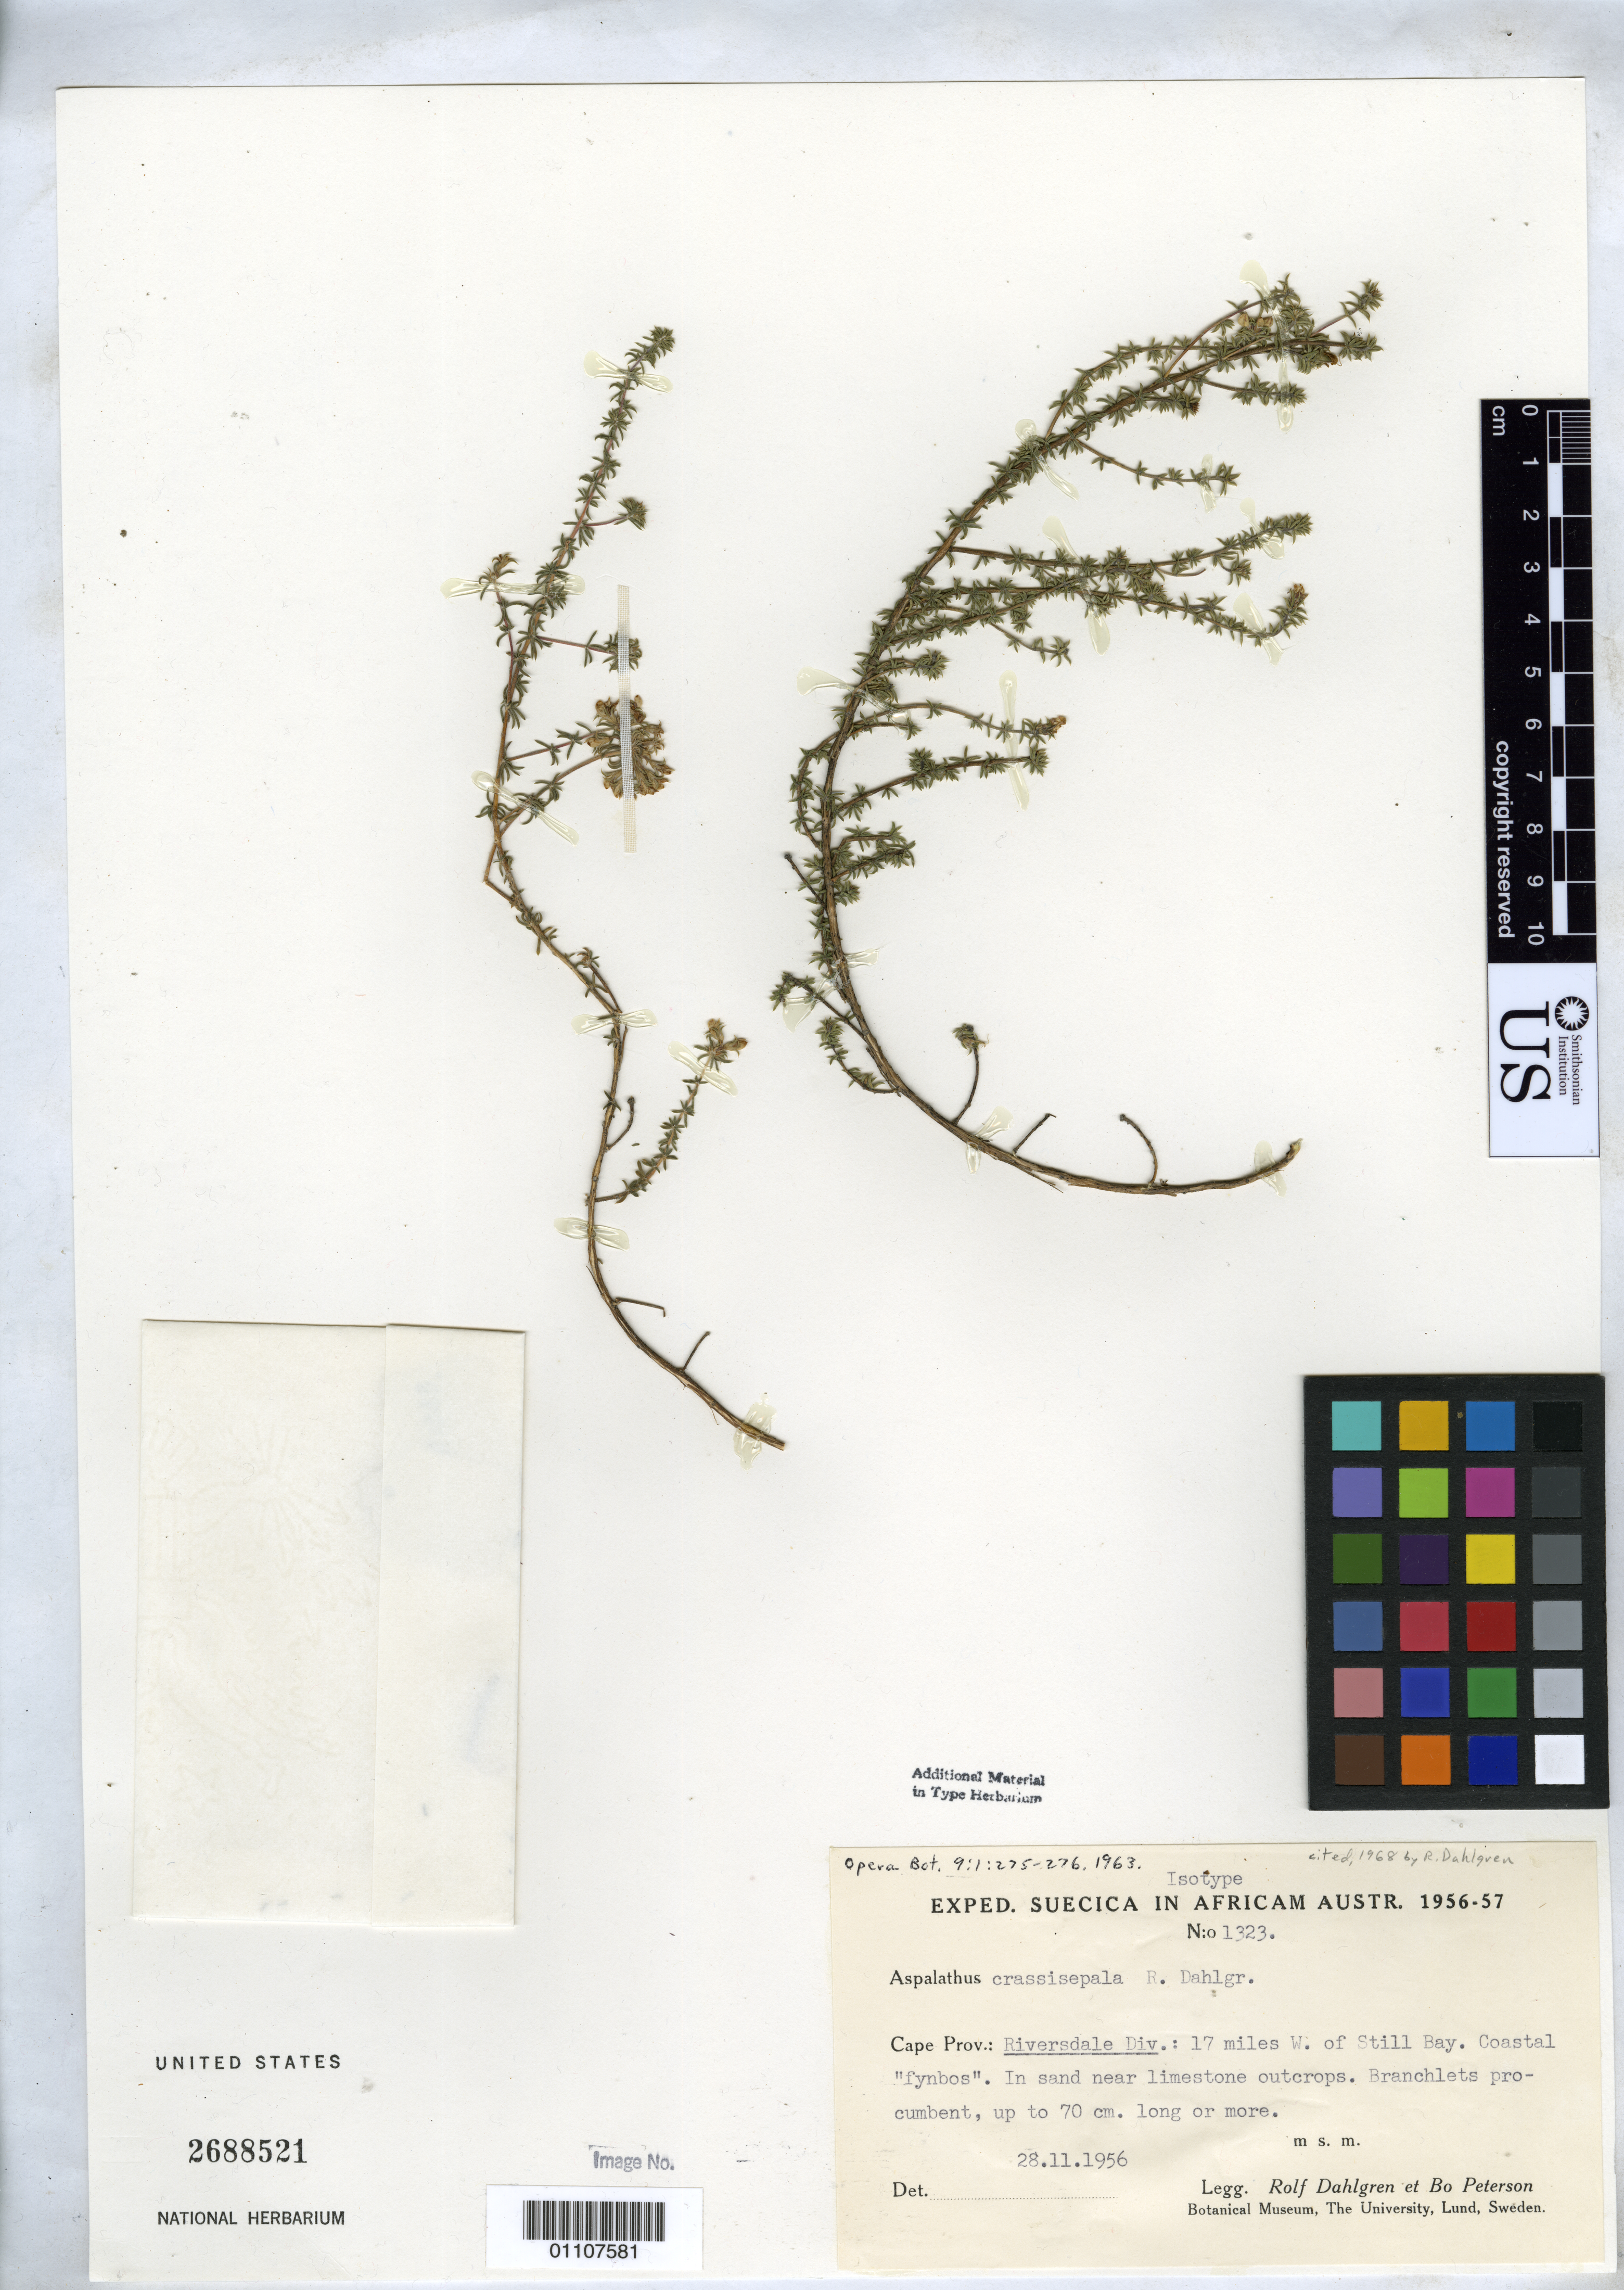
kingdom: Plantae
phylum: Tracheophyta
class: Magnoliopsida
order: Fabales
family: Fabaceae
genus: Aspalathus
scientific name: Aspalathus crassisepala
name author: R. Dahlgren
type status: Isotype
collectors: R. Dahlgren & B. H. Peterson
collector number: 1323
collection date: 1956-11-28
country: South Africa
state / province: Western Cape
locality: Riversdale, 17 miles W. of Still Bay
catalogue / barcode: US 2688521